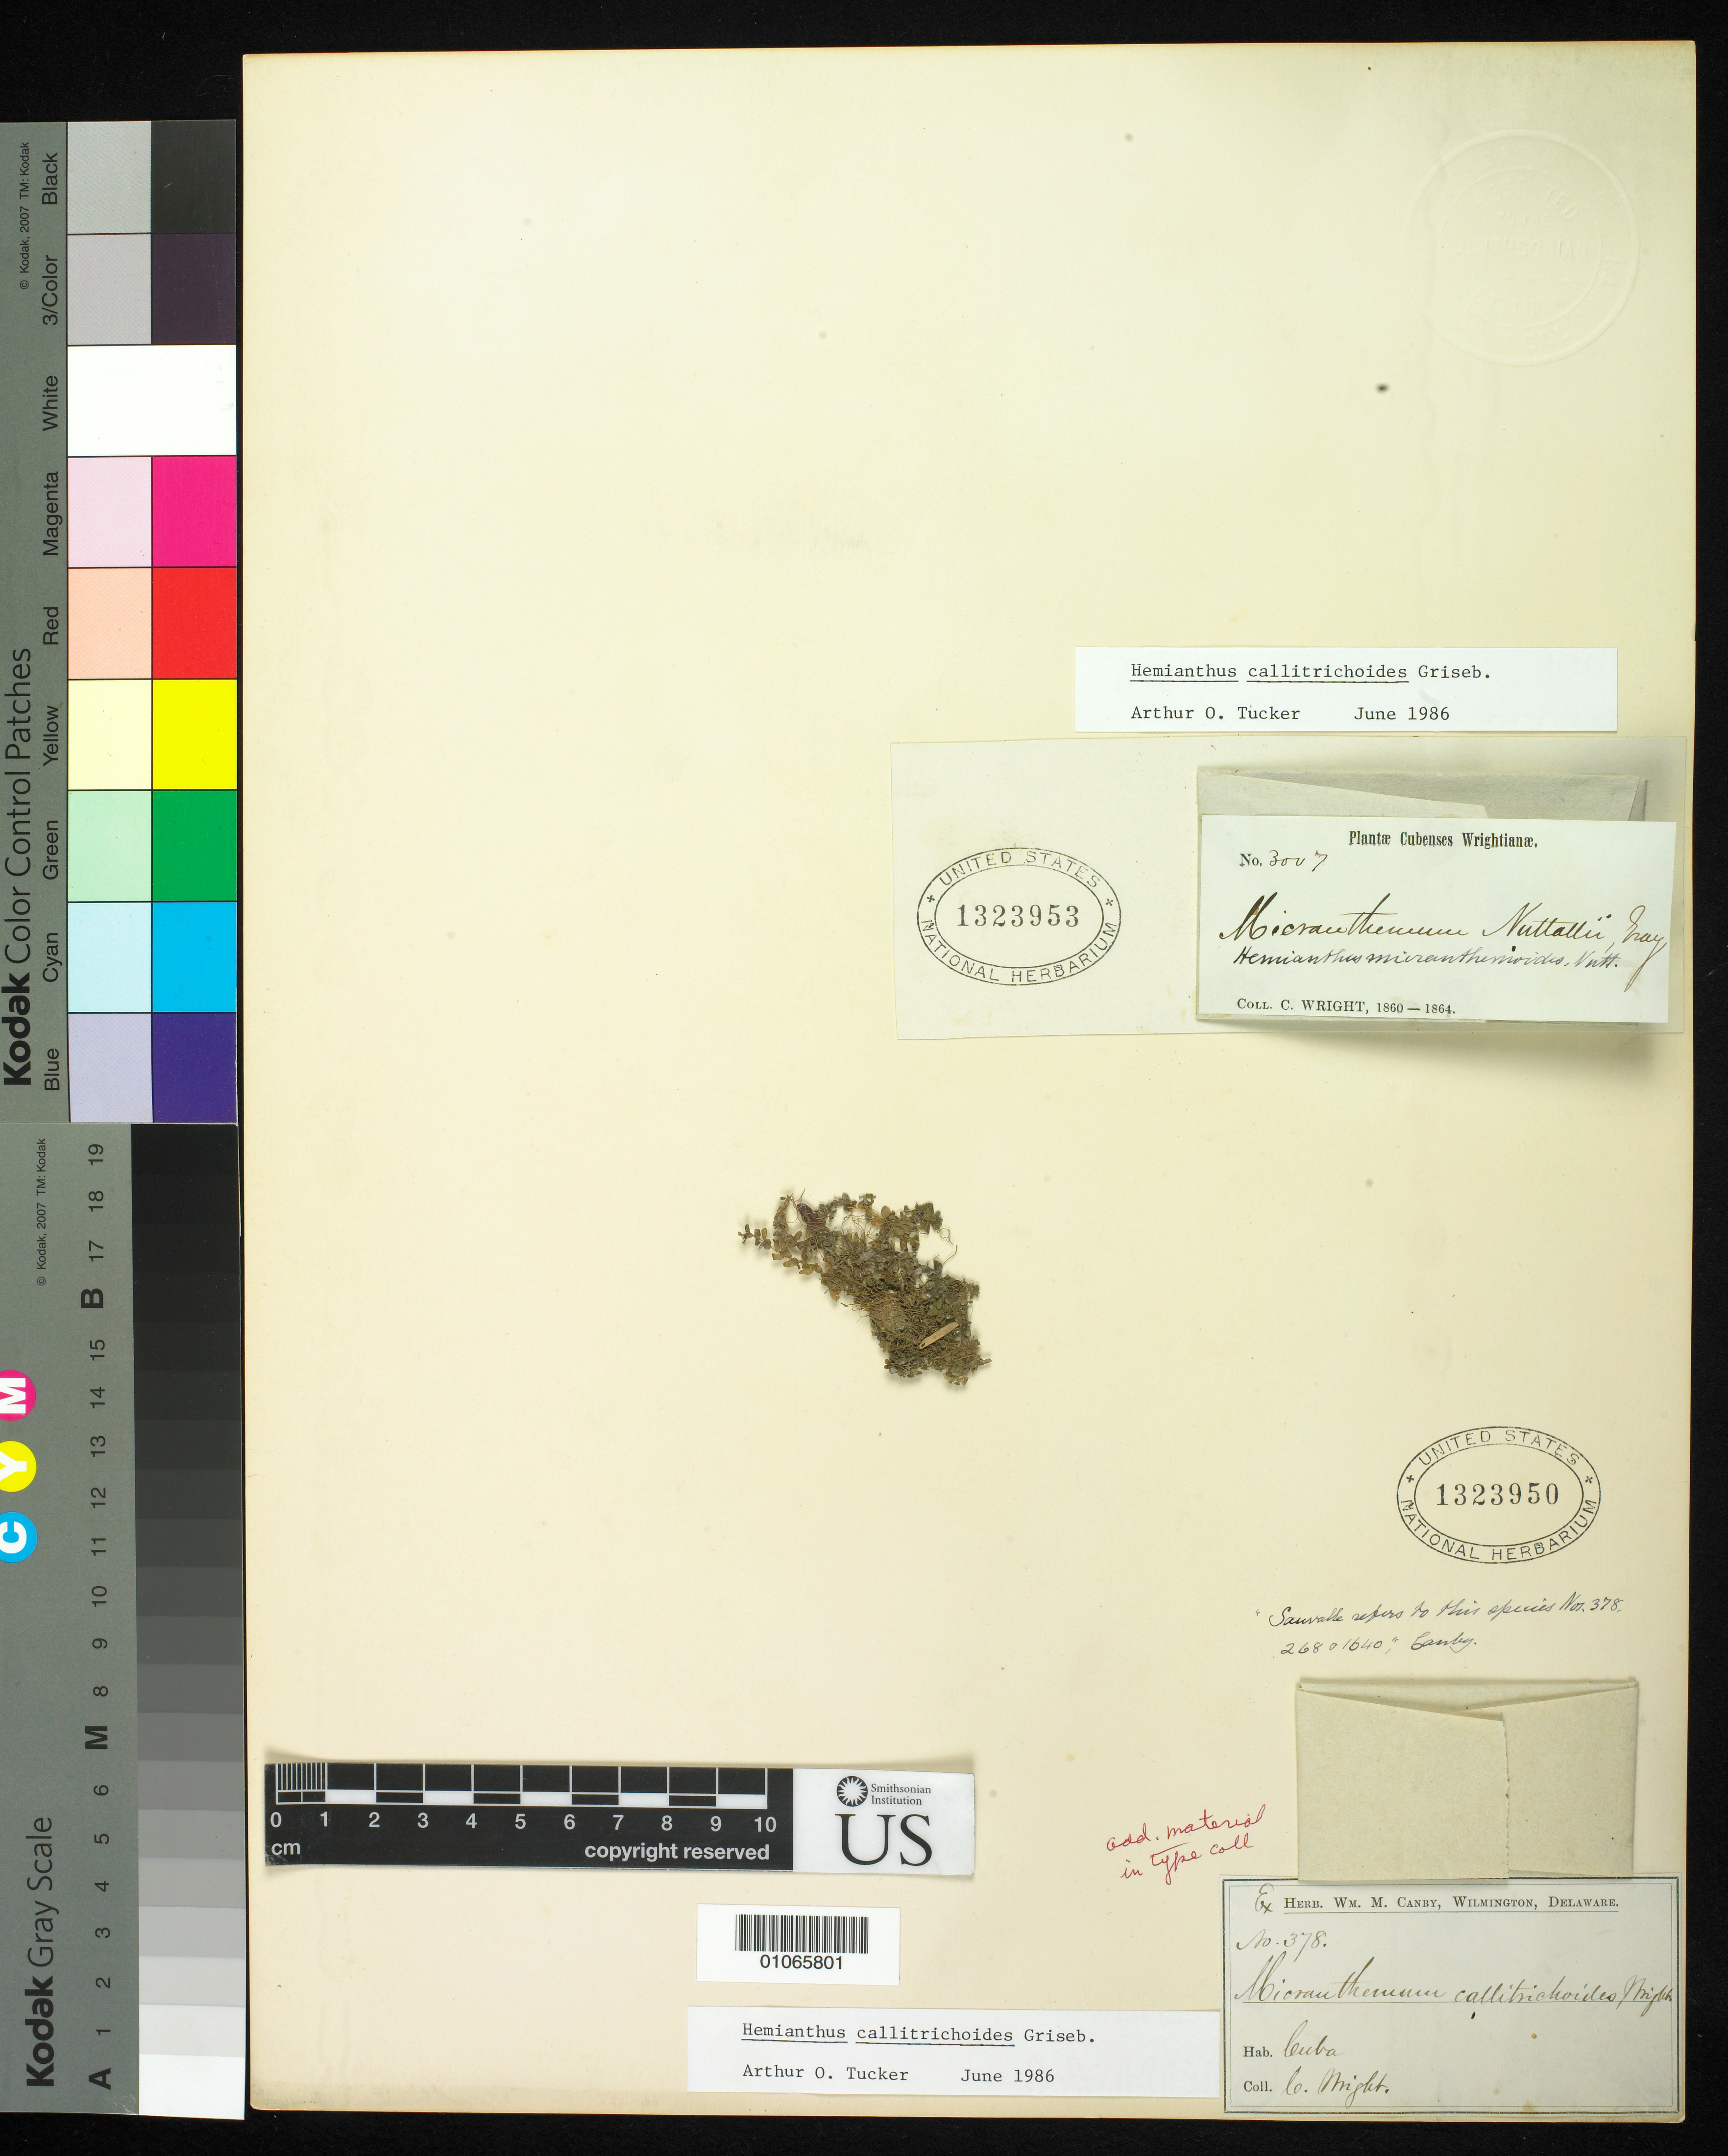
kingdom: Plantae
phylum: Tracheophyta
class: Magnoliopsida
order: Lamiales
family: Linderniaceae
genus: Hemianthus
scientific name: Hemianthus callitrichoides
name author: Griseb.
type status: Isotype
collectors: C. Wright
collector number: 378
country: Cuba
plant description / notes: Also published in [=preprint of] Mem. Amer. Acad. Arts, n.s. 8: 522 (1863).; Specimen ex John Donnell Smith herbarium. Also mounted on sheet is non-type material (USNH 1323953, Wright 3007, Micranthemum nuttallii).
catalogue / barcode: US 1323950